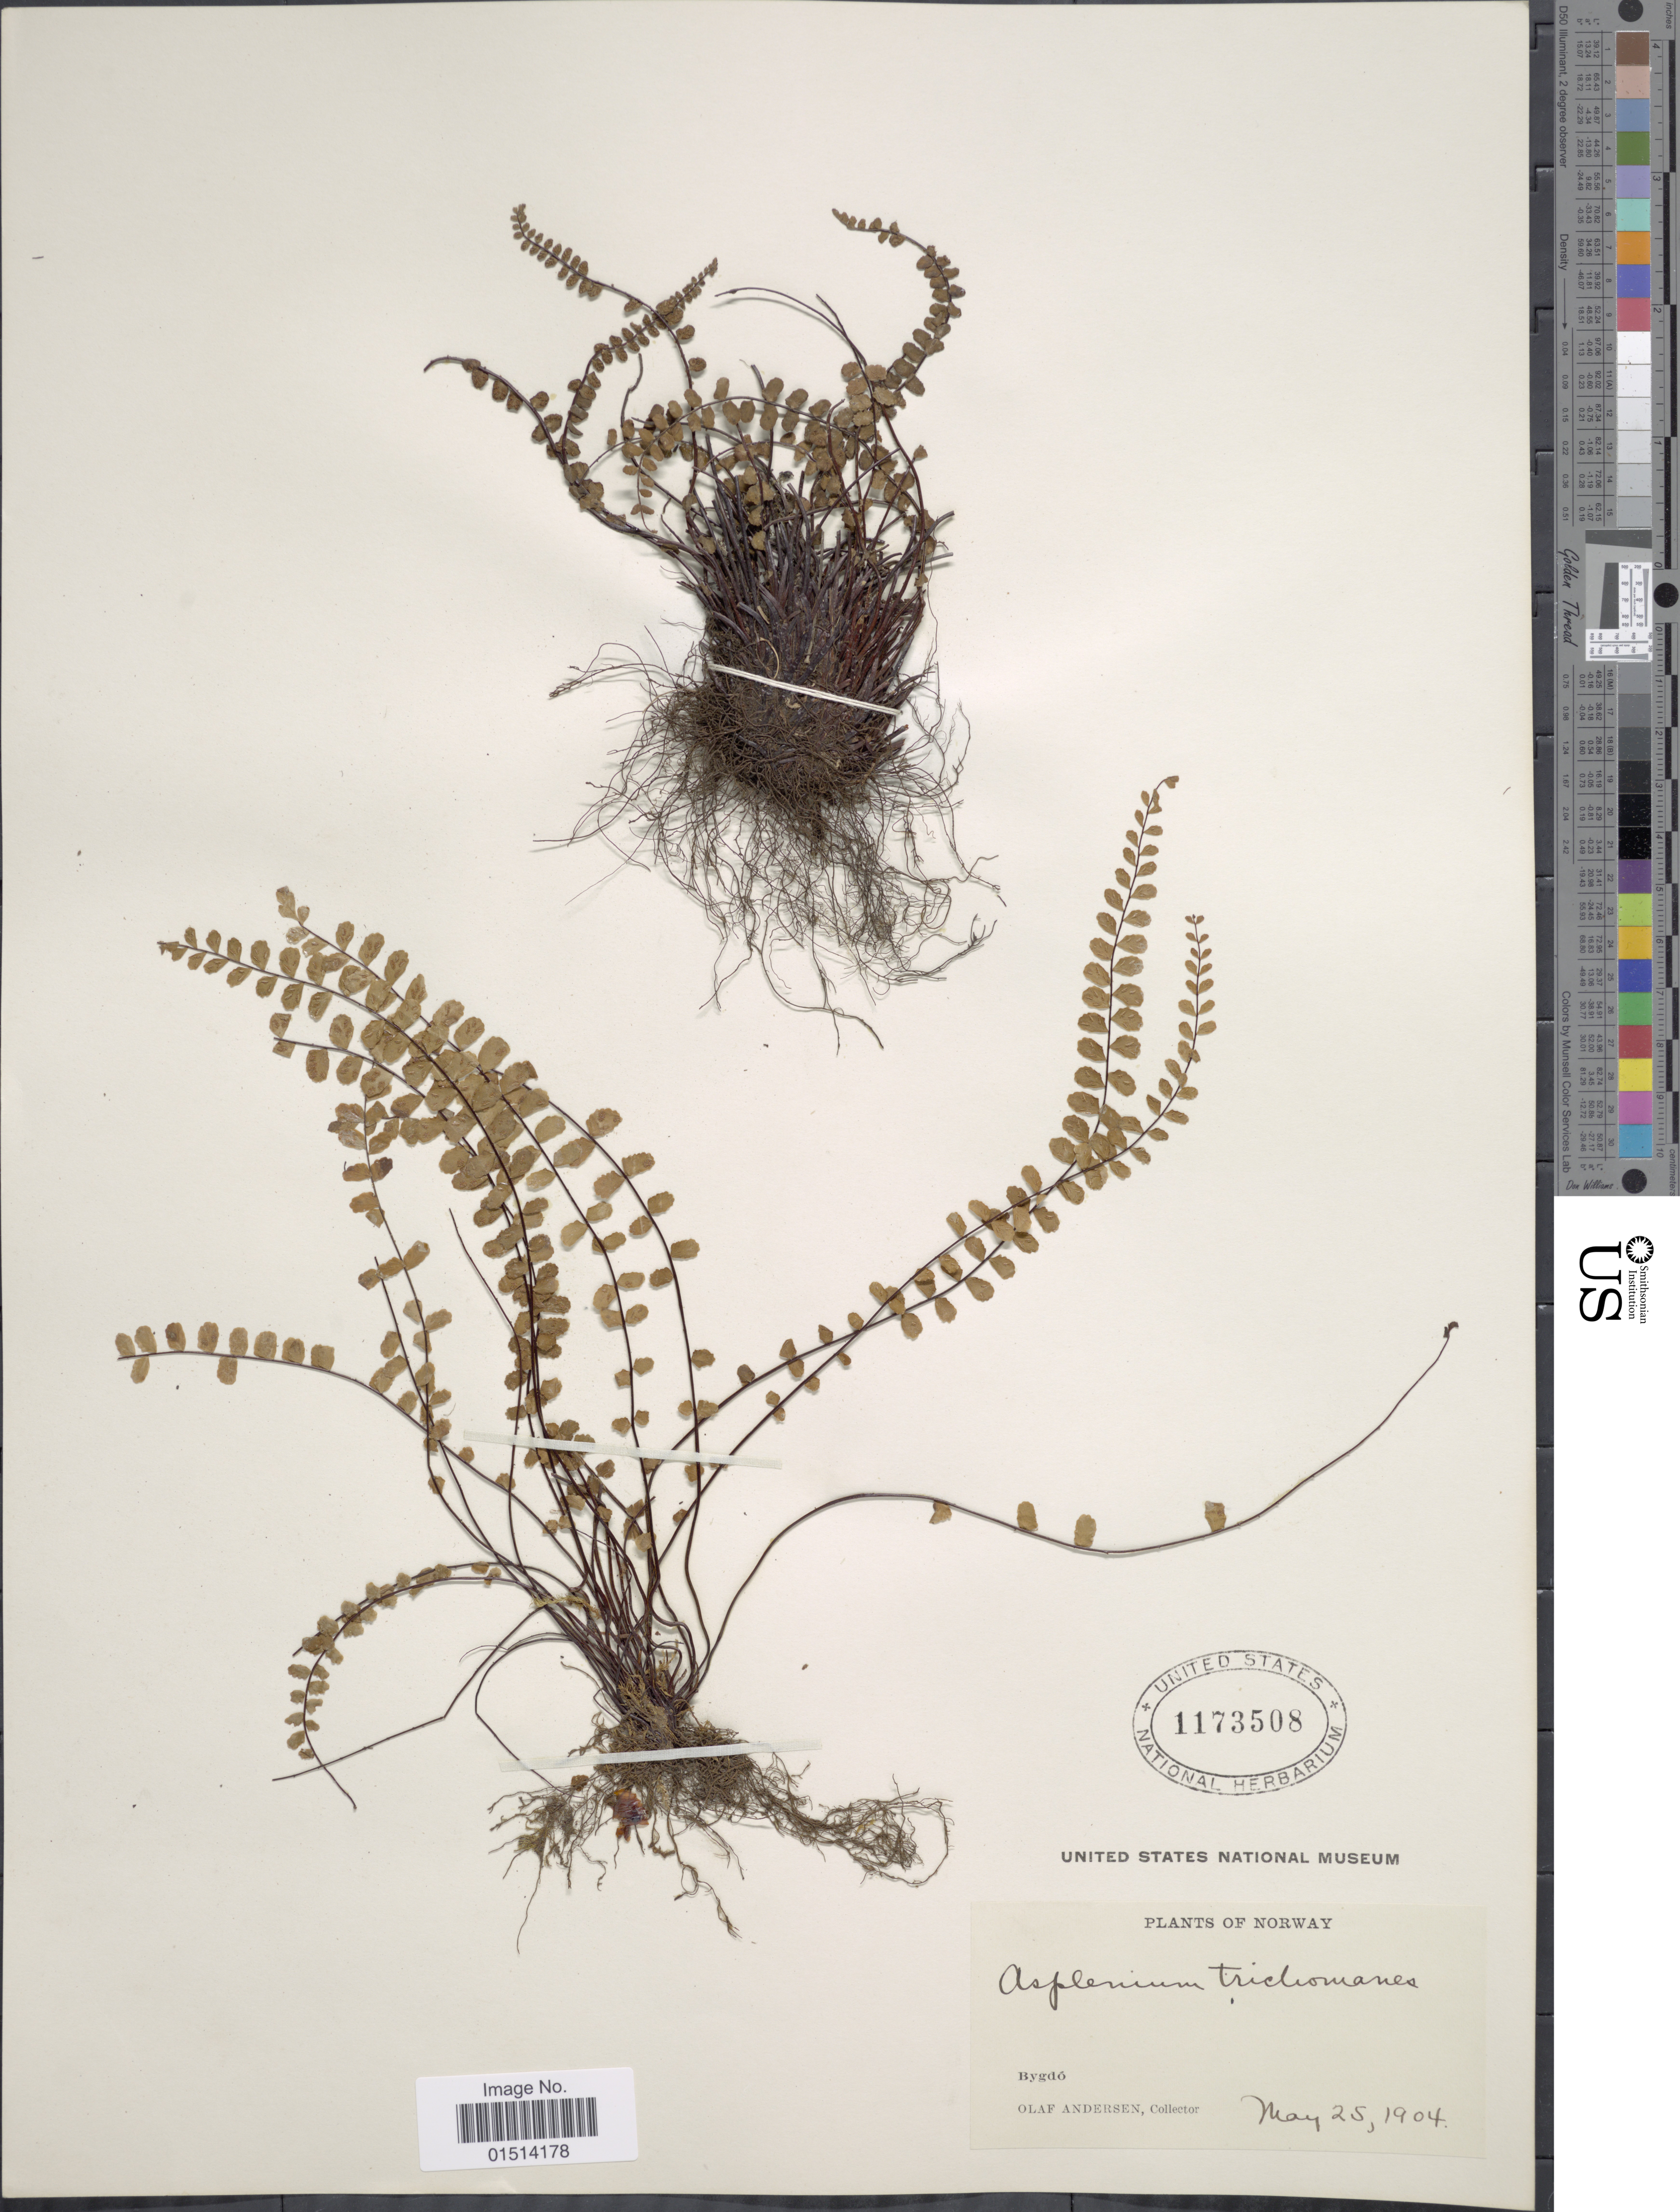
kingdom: Plantae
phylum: Tracheophyta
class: Polypodiopsida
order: Polypodiales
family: Aspleniaceae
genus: Asplenium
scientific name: Asplenium trichomanes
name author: L.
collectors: O. Andersen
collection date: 1904-05-25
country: Norway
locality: Bygdo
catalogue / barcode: US 1173508